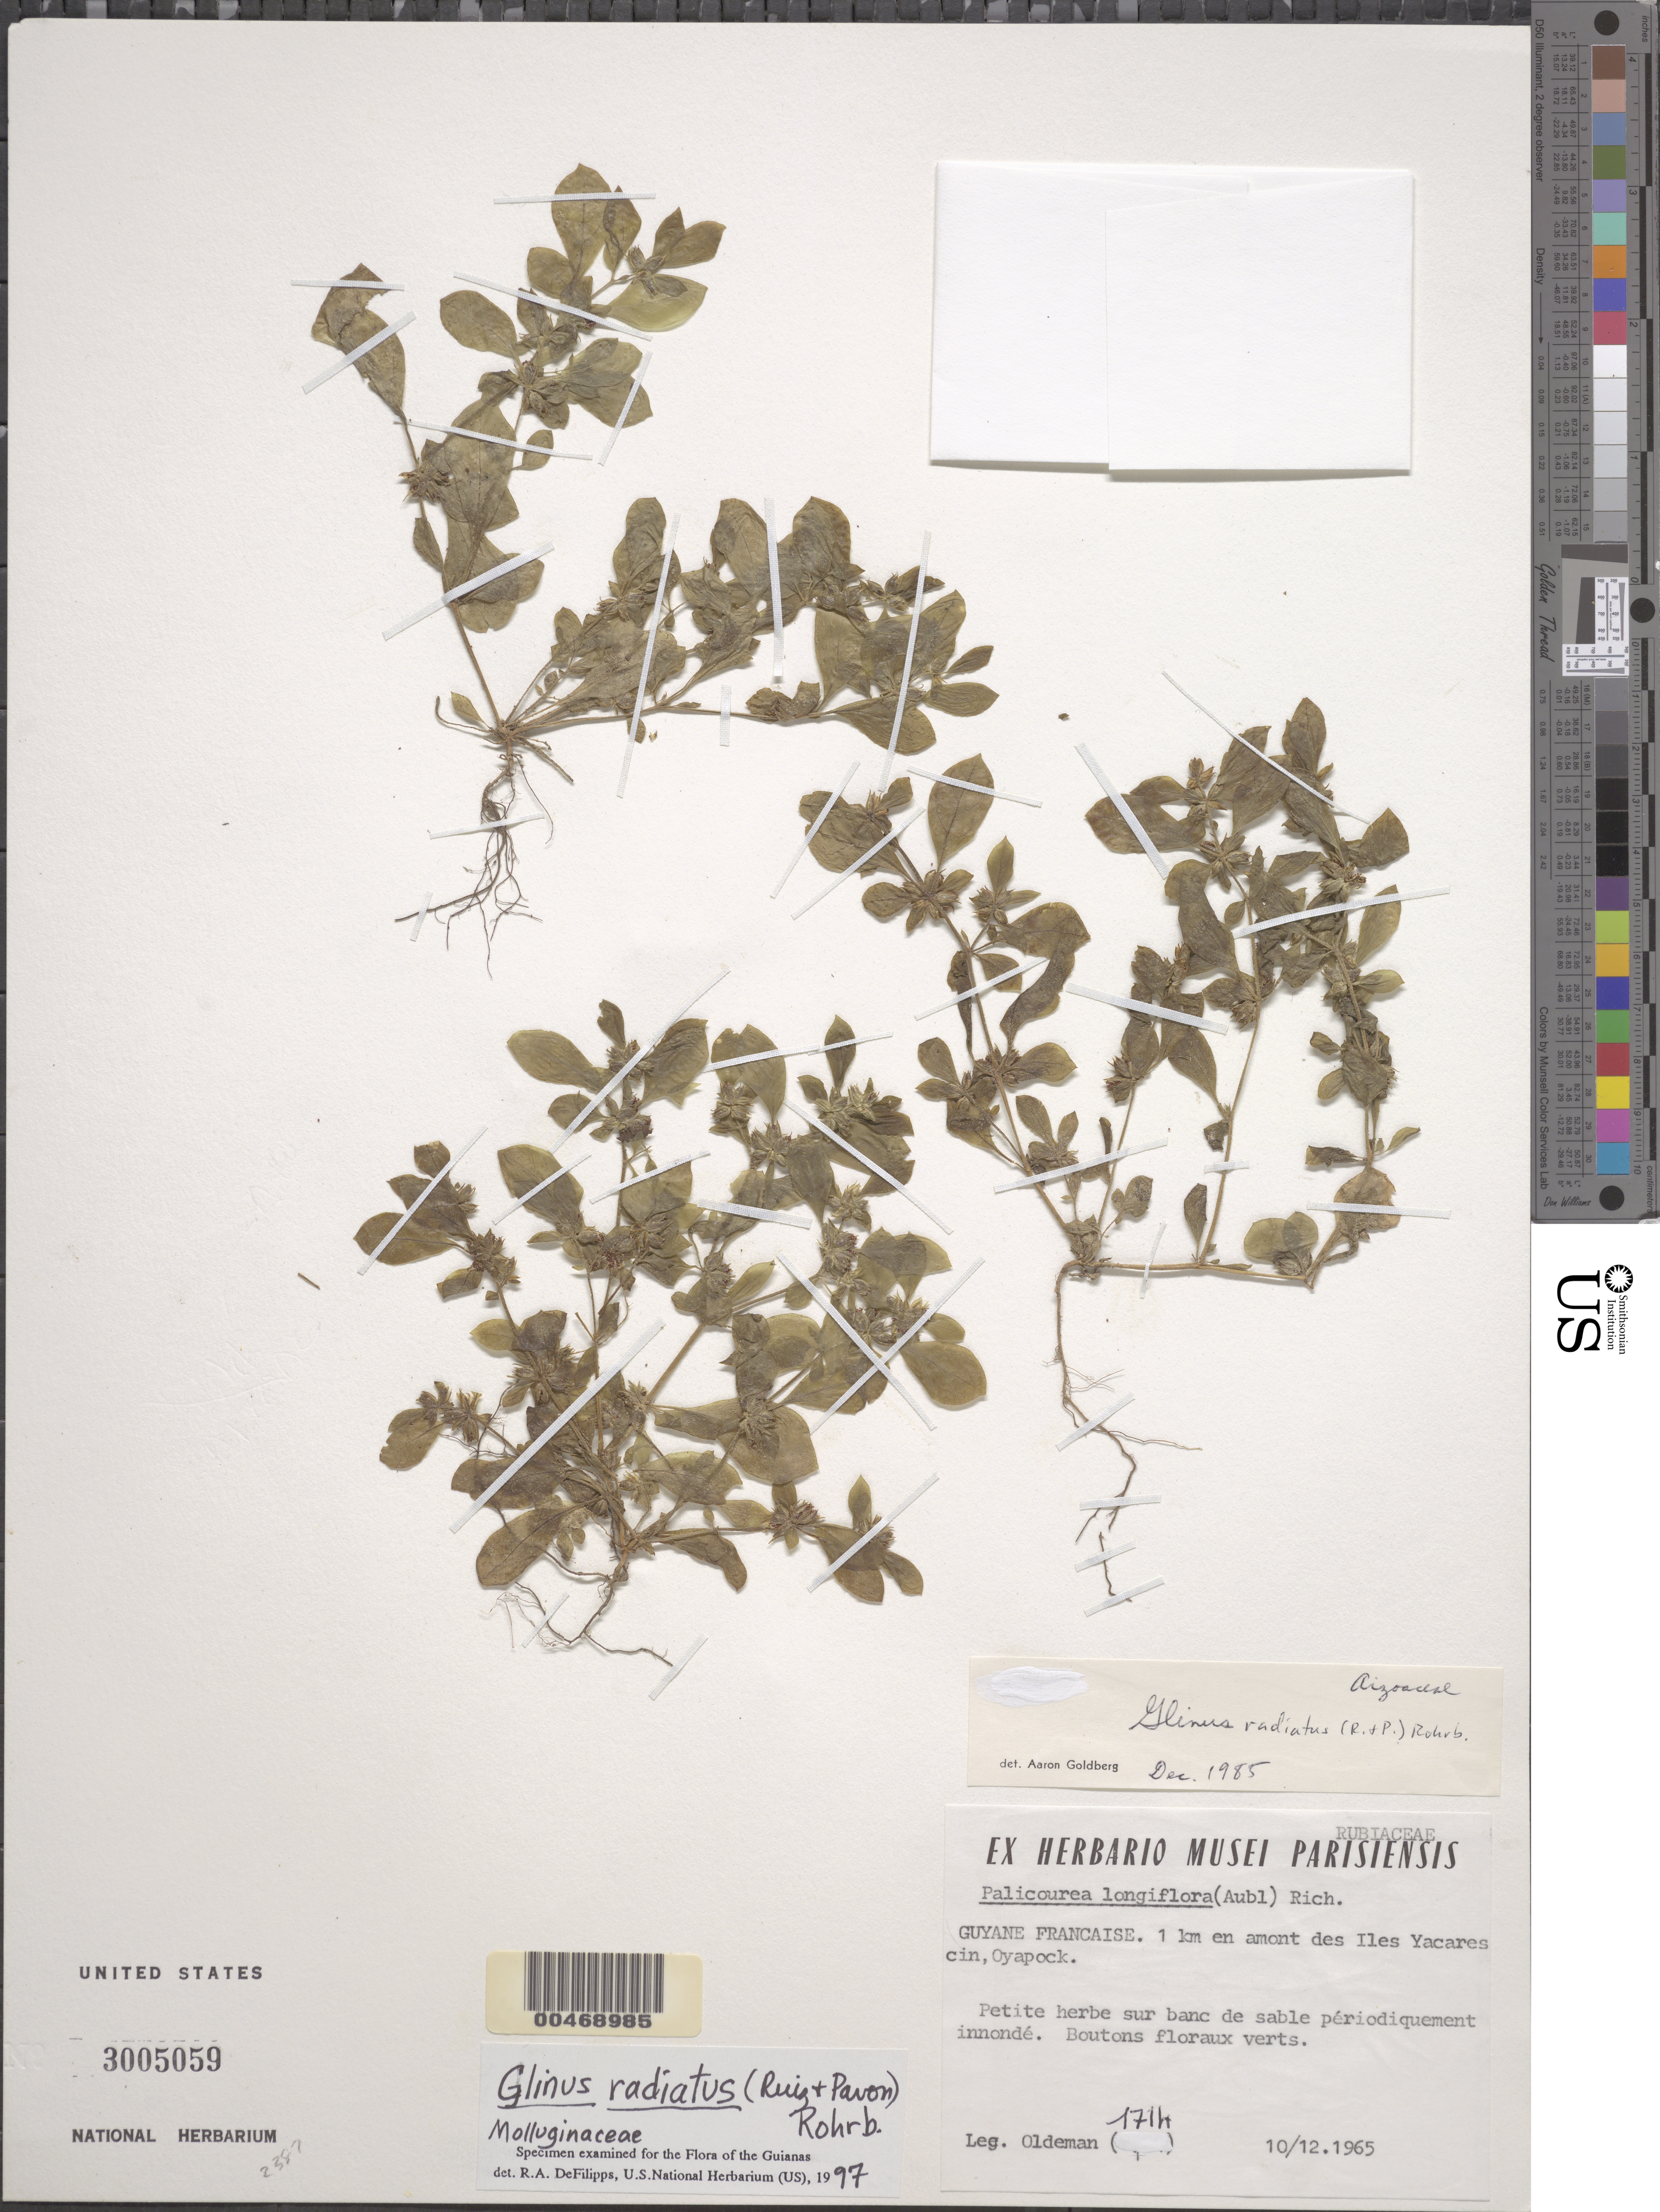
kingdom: Plantae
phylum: Tracheophyta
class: Magnoliopsida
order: Caryophyllales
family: Molluginaceae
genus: Glinus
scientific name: Glinus radiatus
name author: (Ruiz & Pav.) Rohrb.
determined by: DeFilipps, R. A.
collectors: R. Oldeman & C. H. L. Sastre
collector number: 171 h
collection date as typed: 10-Dec-65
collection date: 1965-12-10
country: French Guiana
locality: Oyapock, 1 km en amont des Iles Yacarescin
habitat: White sand, periodically inundated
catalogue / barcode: US 3005059